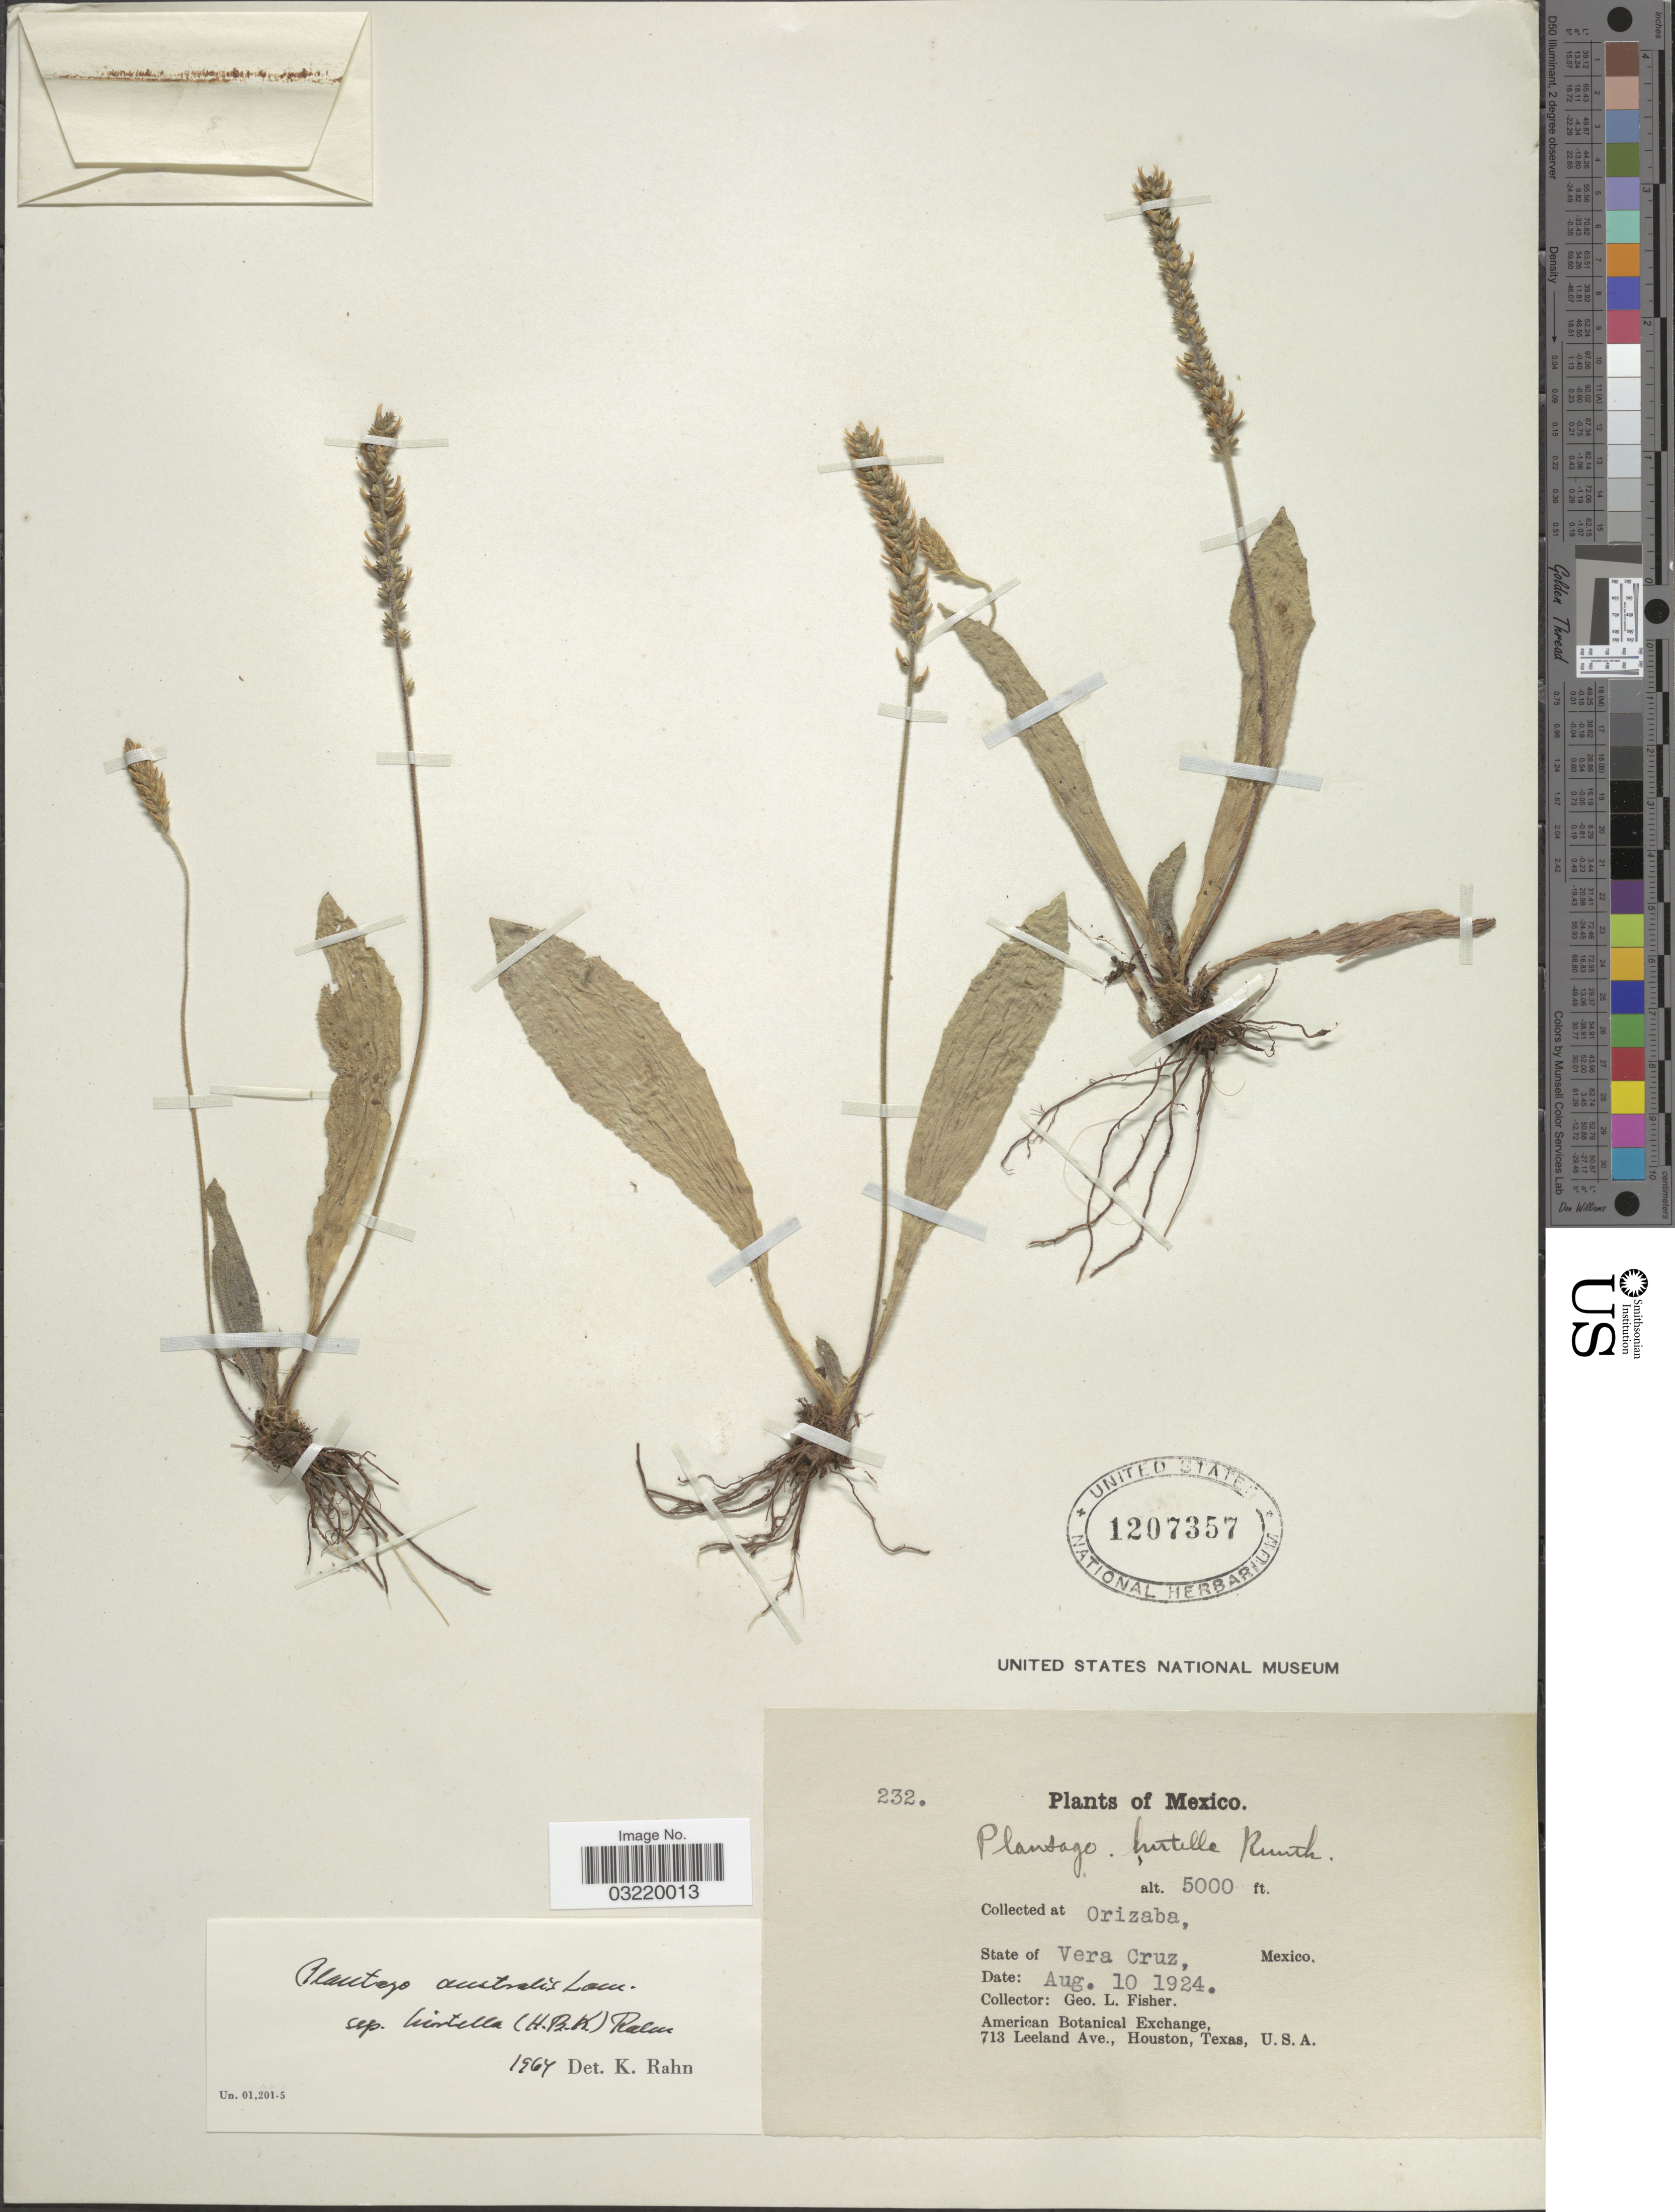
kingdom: Plantae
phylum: Tracheophyta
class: Magnoliopsida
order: Lamiales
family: Plantaginaceae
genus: Plantago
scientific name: Plantago australis subsp. hirtella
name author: (Kunth) Rahn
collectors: G. L. Fisher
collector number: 232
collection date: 1924-08-10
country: Mexico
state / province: Veracruz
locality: Orizaba, Vera Cruz.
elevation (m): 1524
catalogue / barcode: US 1207357